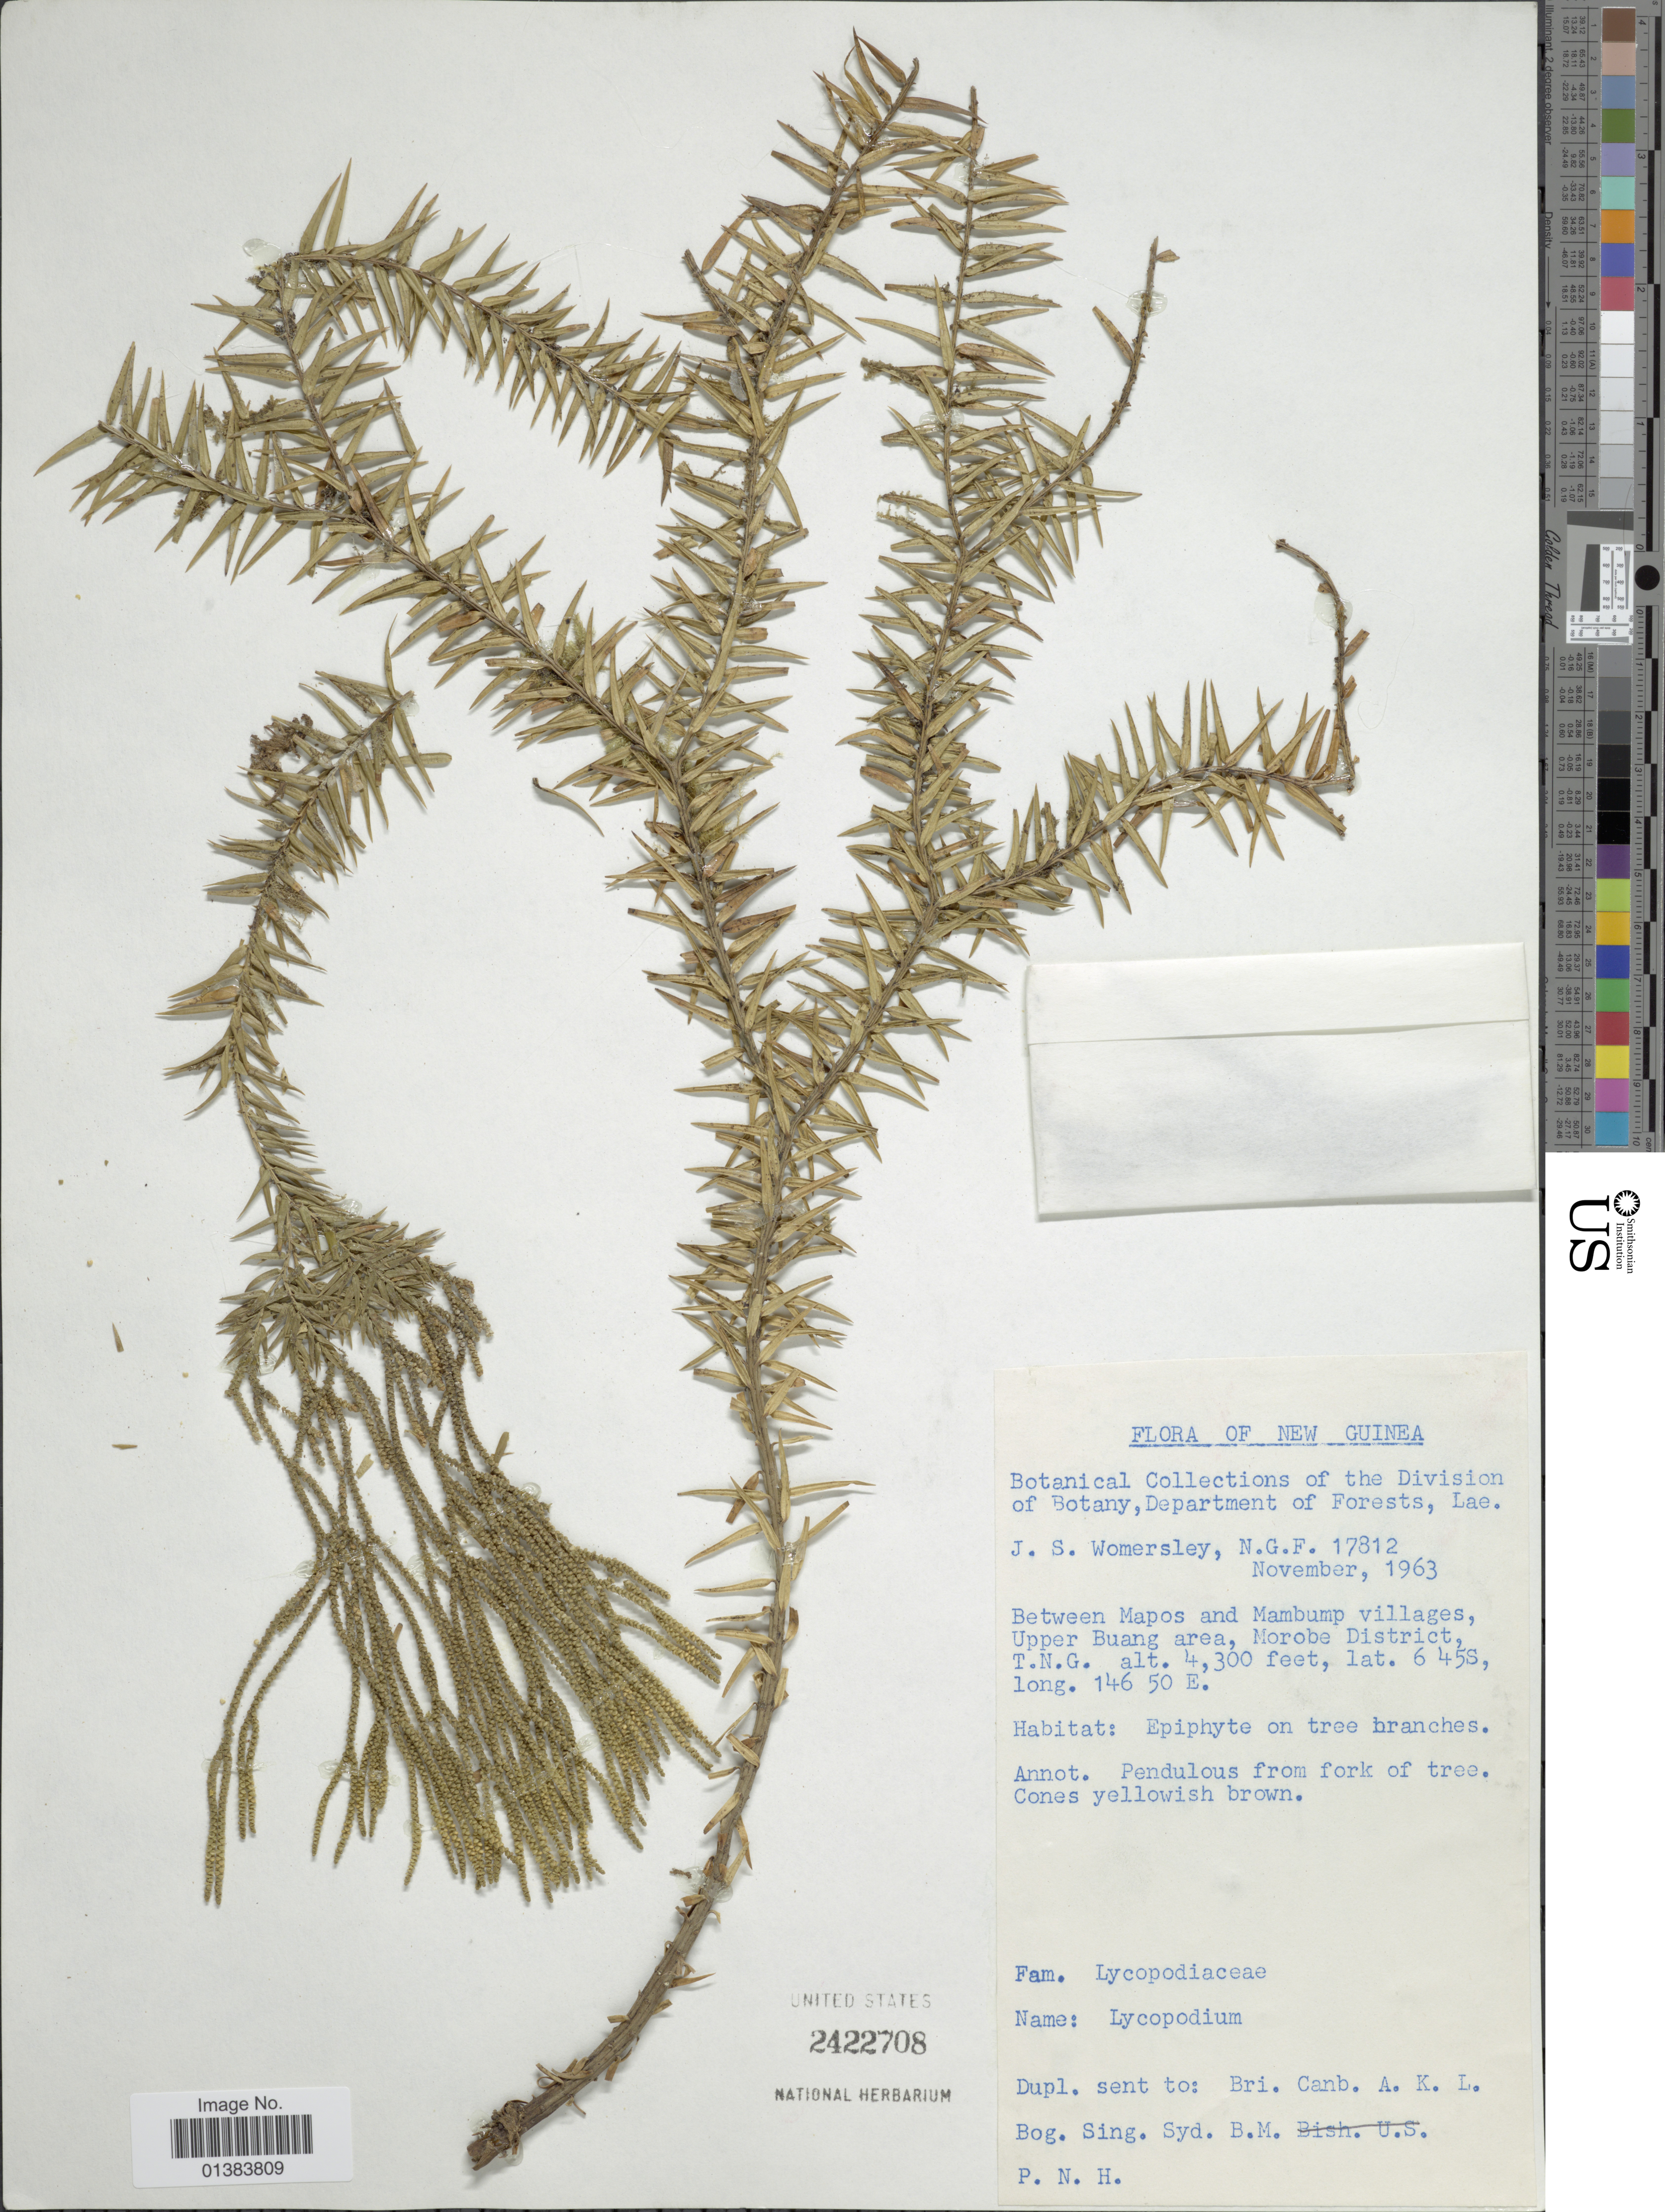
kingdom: Plantae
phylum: Tracheophyta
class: Lycopodiopsida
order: Lycopodiales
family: Lycopodiaceae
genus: Phlegmariurus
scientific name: Phlegmariurus filicaulon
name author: (Copel.) A. R. Field & Testo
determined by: Field, A. R.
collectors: J. S. Womersley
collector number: NGF 17812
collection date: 1963-11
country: Papua New Guinea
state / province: Morobe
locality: New Guinea, Between Mapos and Mambump villages, Upper Buang area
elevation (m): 1311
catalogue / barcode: US 2422708